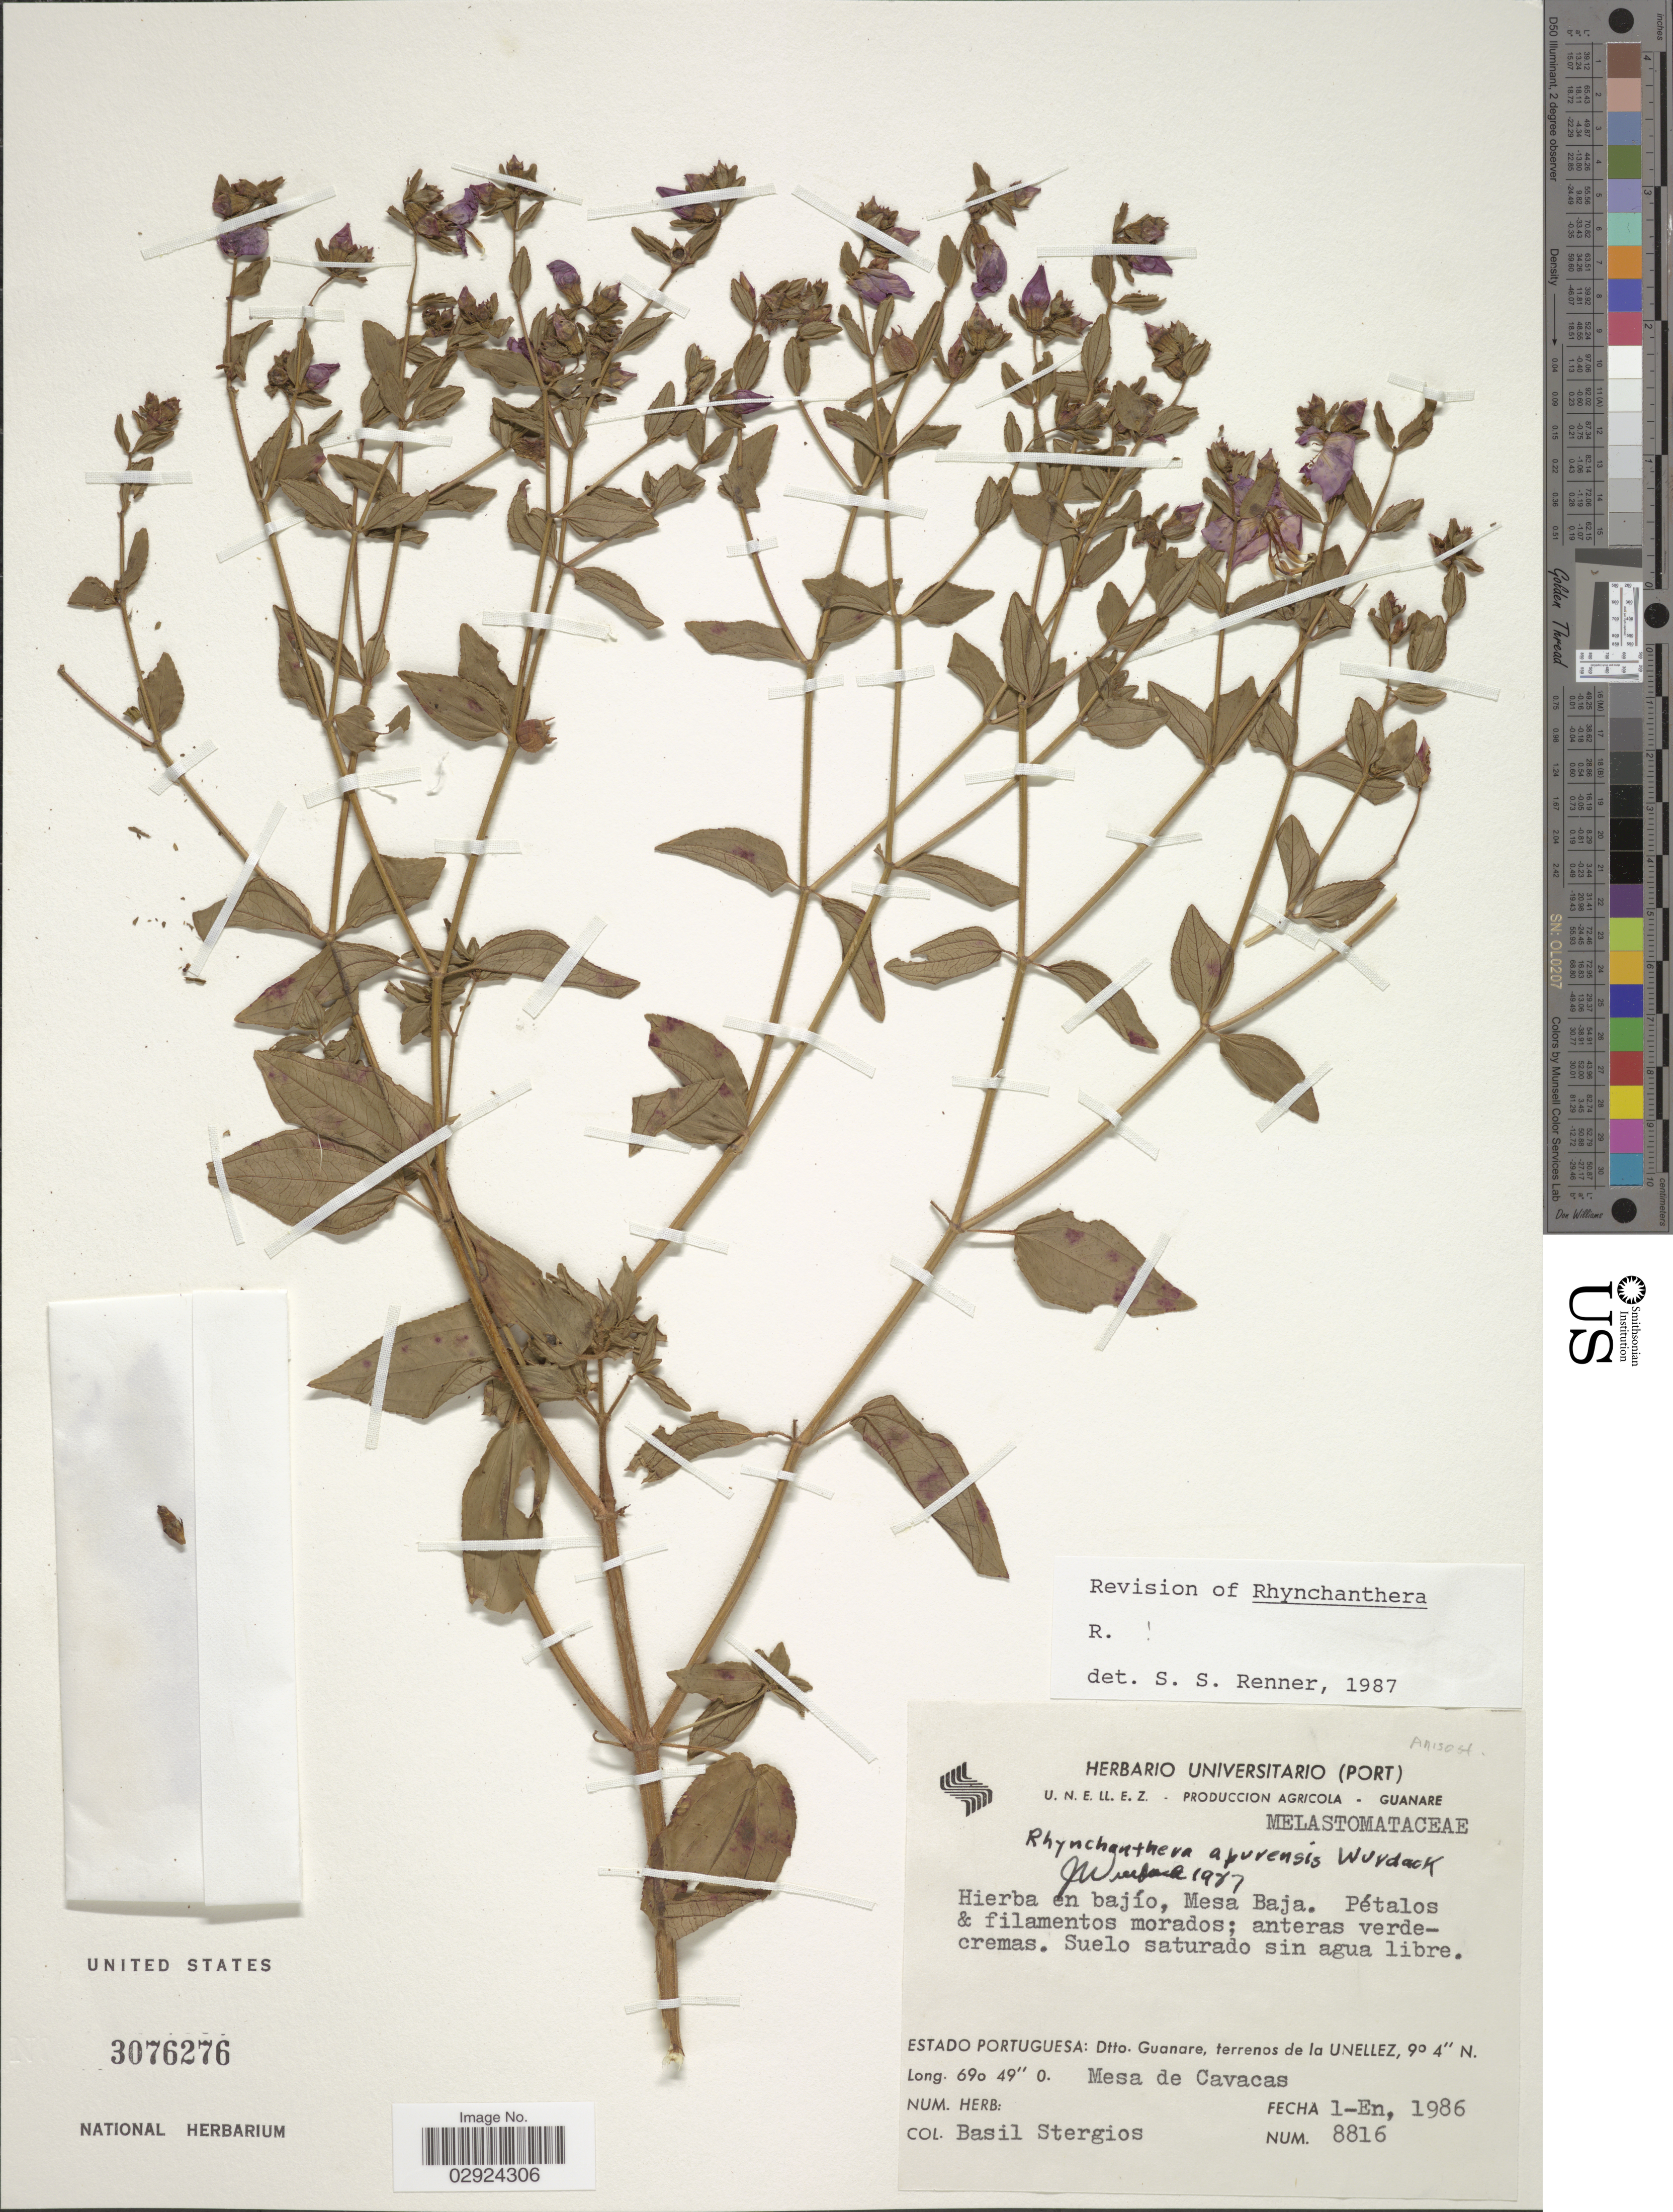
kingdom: Plantae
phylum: Tracheophyta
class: Magnoliopsida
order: Myrtales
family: Melastomataceae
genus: Rhynchanthera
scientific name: Rhynchanthera apurensis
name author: Wurdack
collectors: B. G. Stergios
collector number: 8816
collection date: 1986-01-10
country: Venezuela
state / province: Portuguesa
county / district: Guanare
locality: Terrenos de la UNELLEZ. Mesa de Cavacas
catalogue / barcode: US 3076276